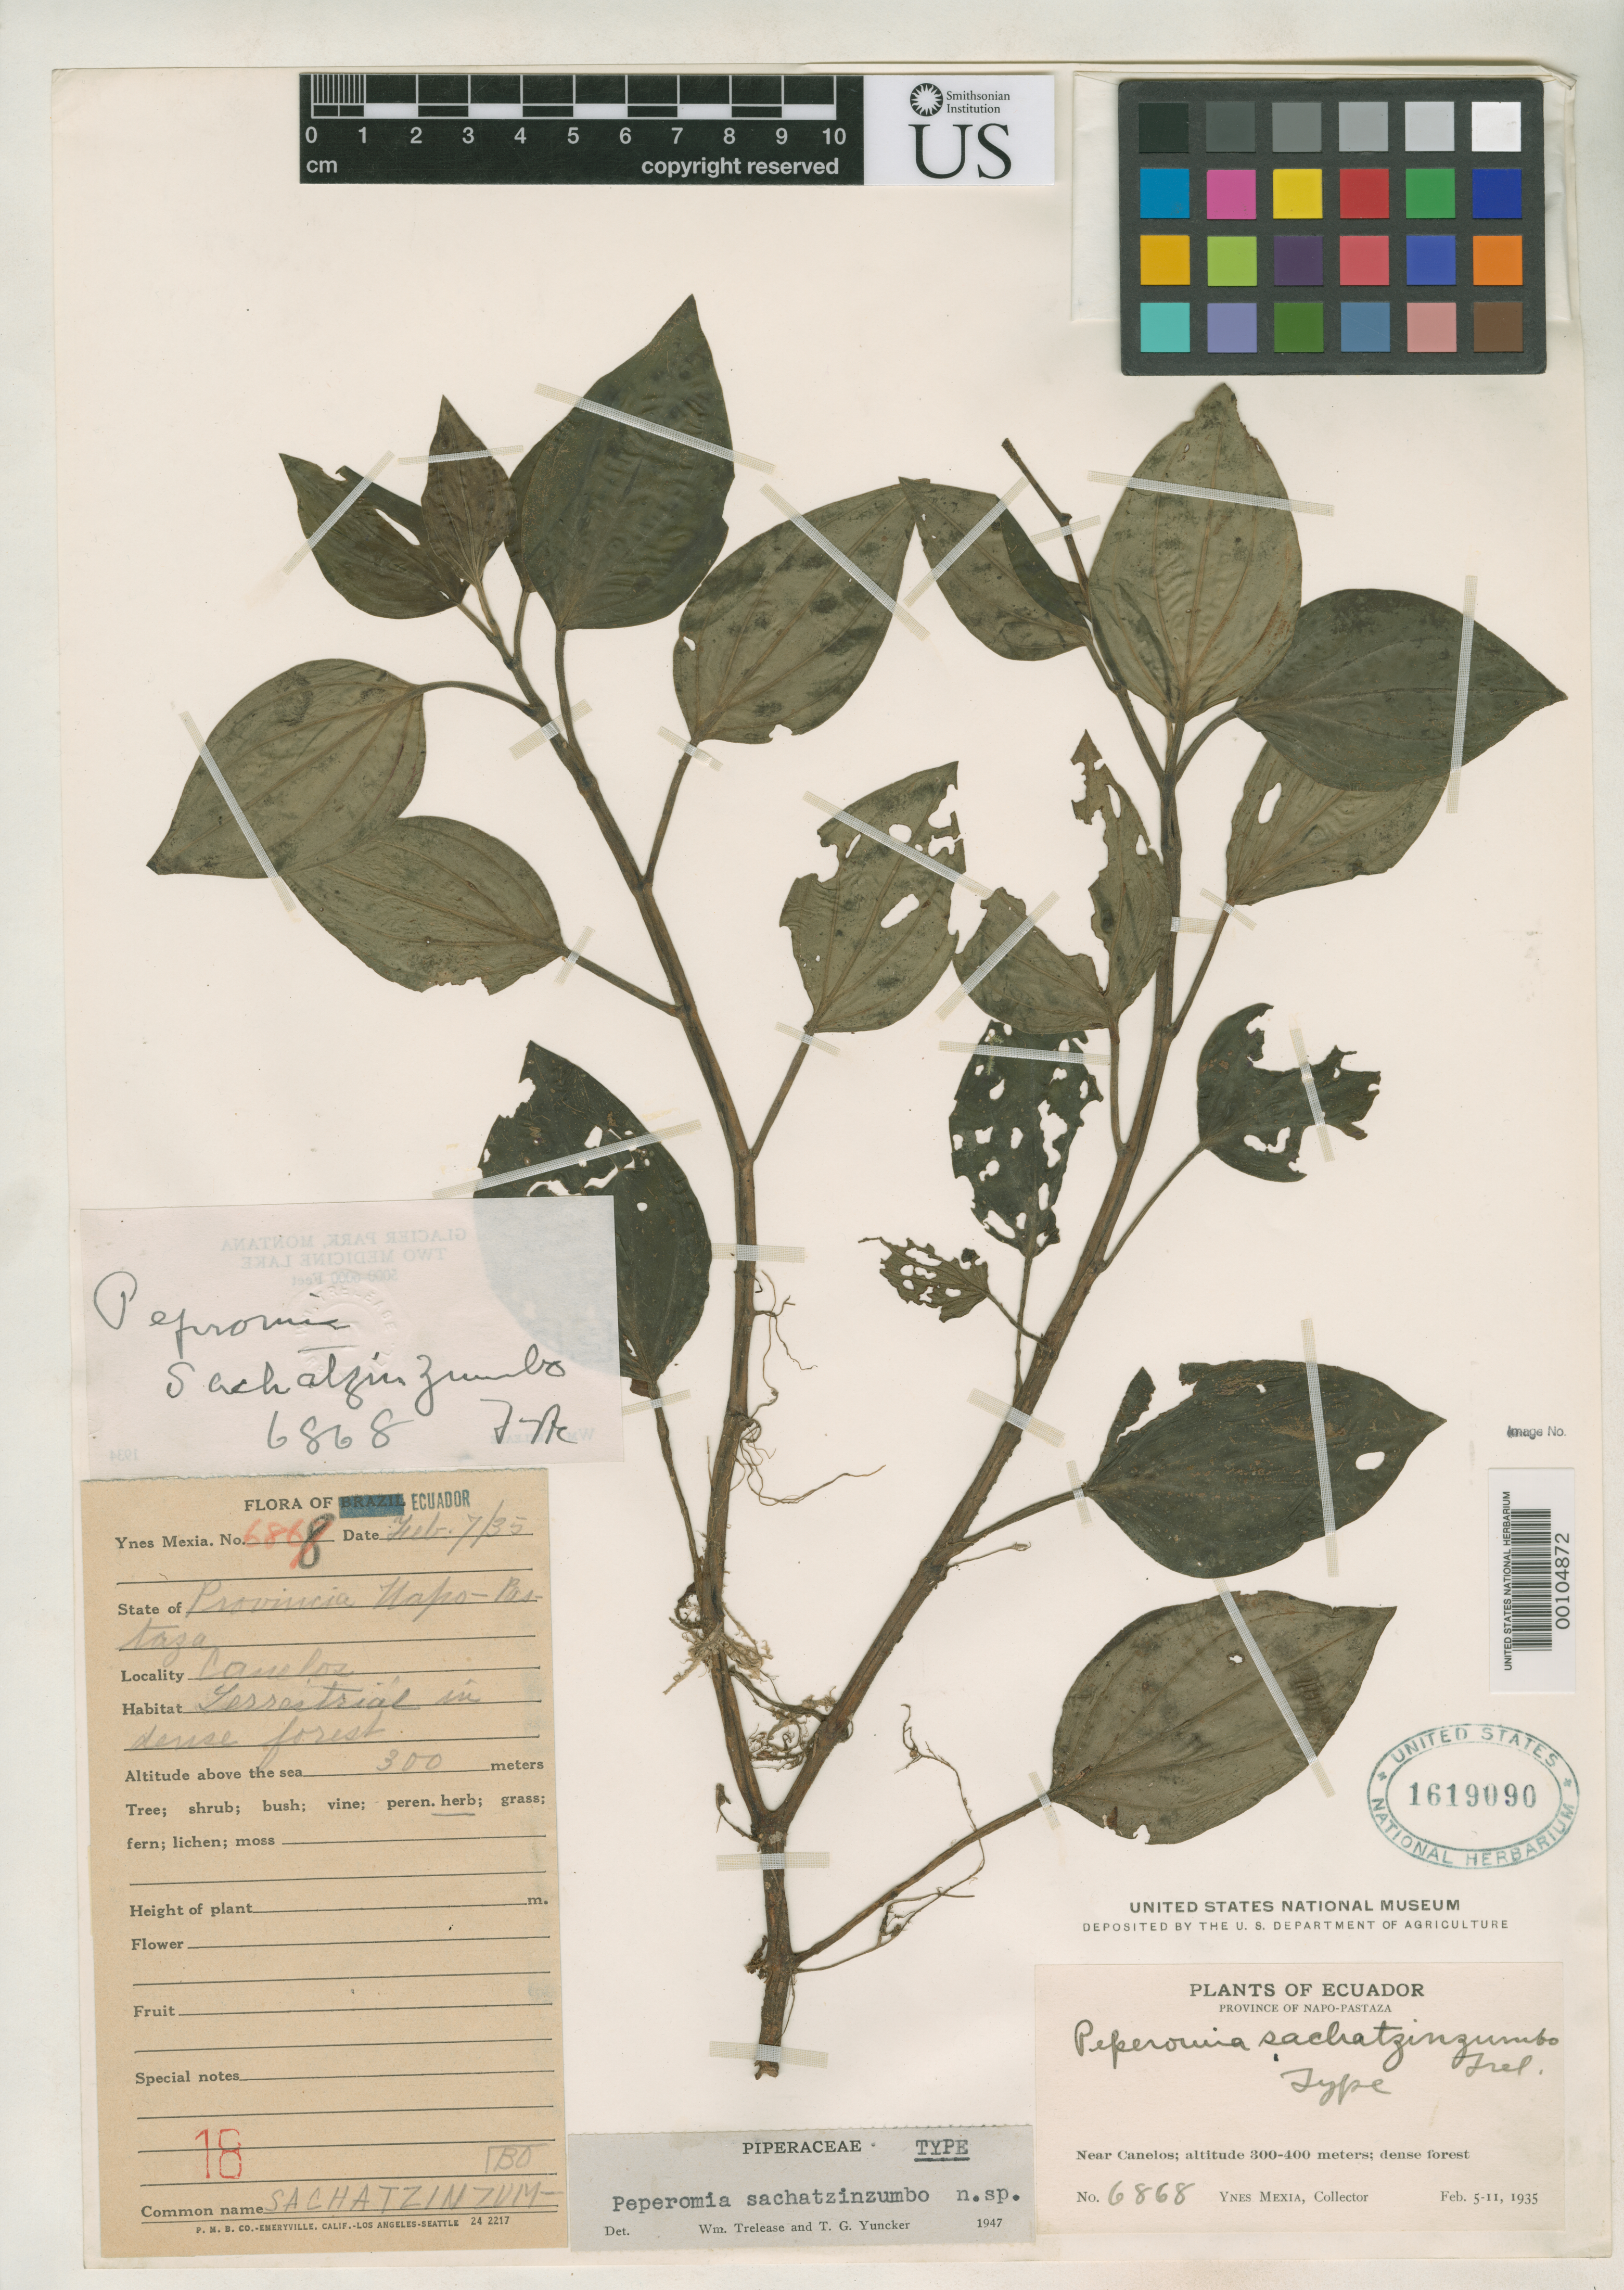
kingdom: Plantae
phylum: Tracheophyta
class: Magnoliopsida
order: Piperales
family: Piperaceae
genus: Peperomia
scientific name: Peperomia sachatzinzumba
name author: Trel. & Yunck.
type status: Holotype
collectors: Y. Mexia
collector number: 6868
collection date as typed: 05 Feb 1935 to 11 Feb 1935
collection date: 1935-02-05/1935-02-11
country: Ecuador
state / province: Pastaza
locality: Near Canelos.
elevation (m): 300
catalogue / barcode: US 1619090